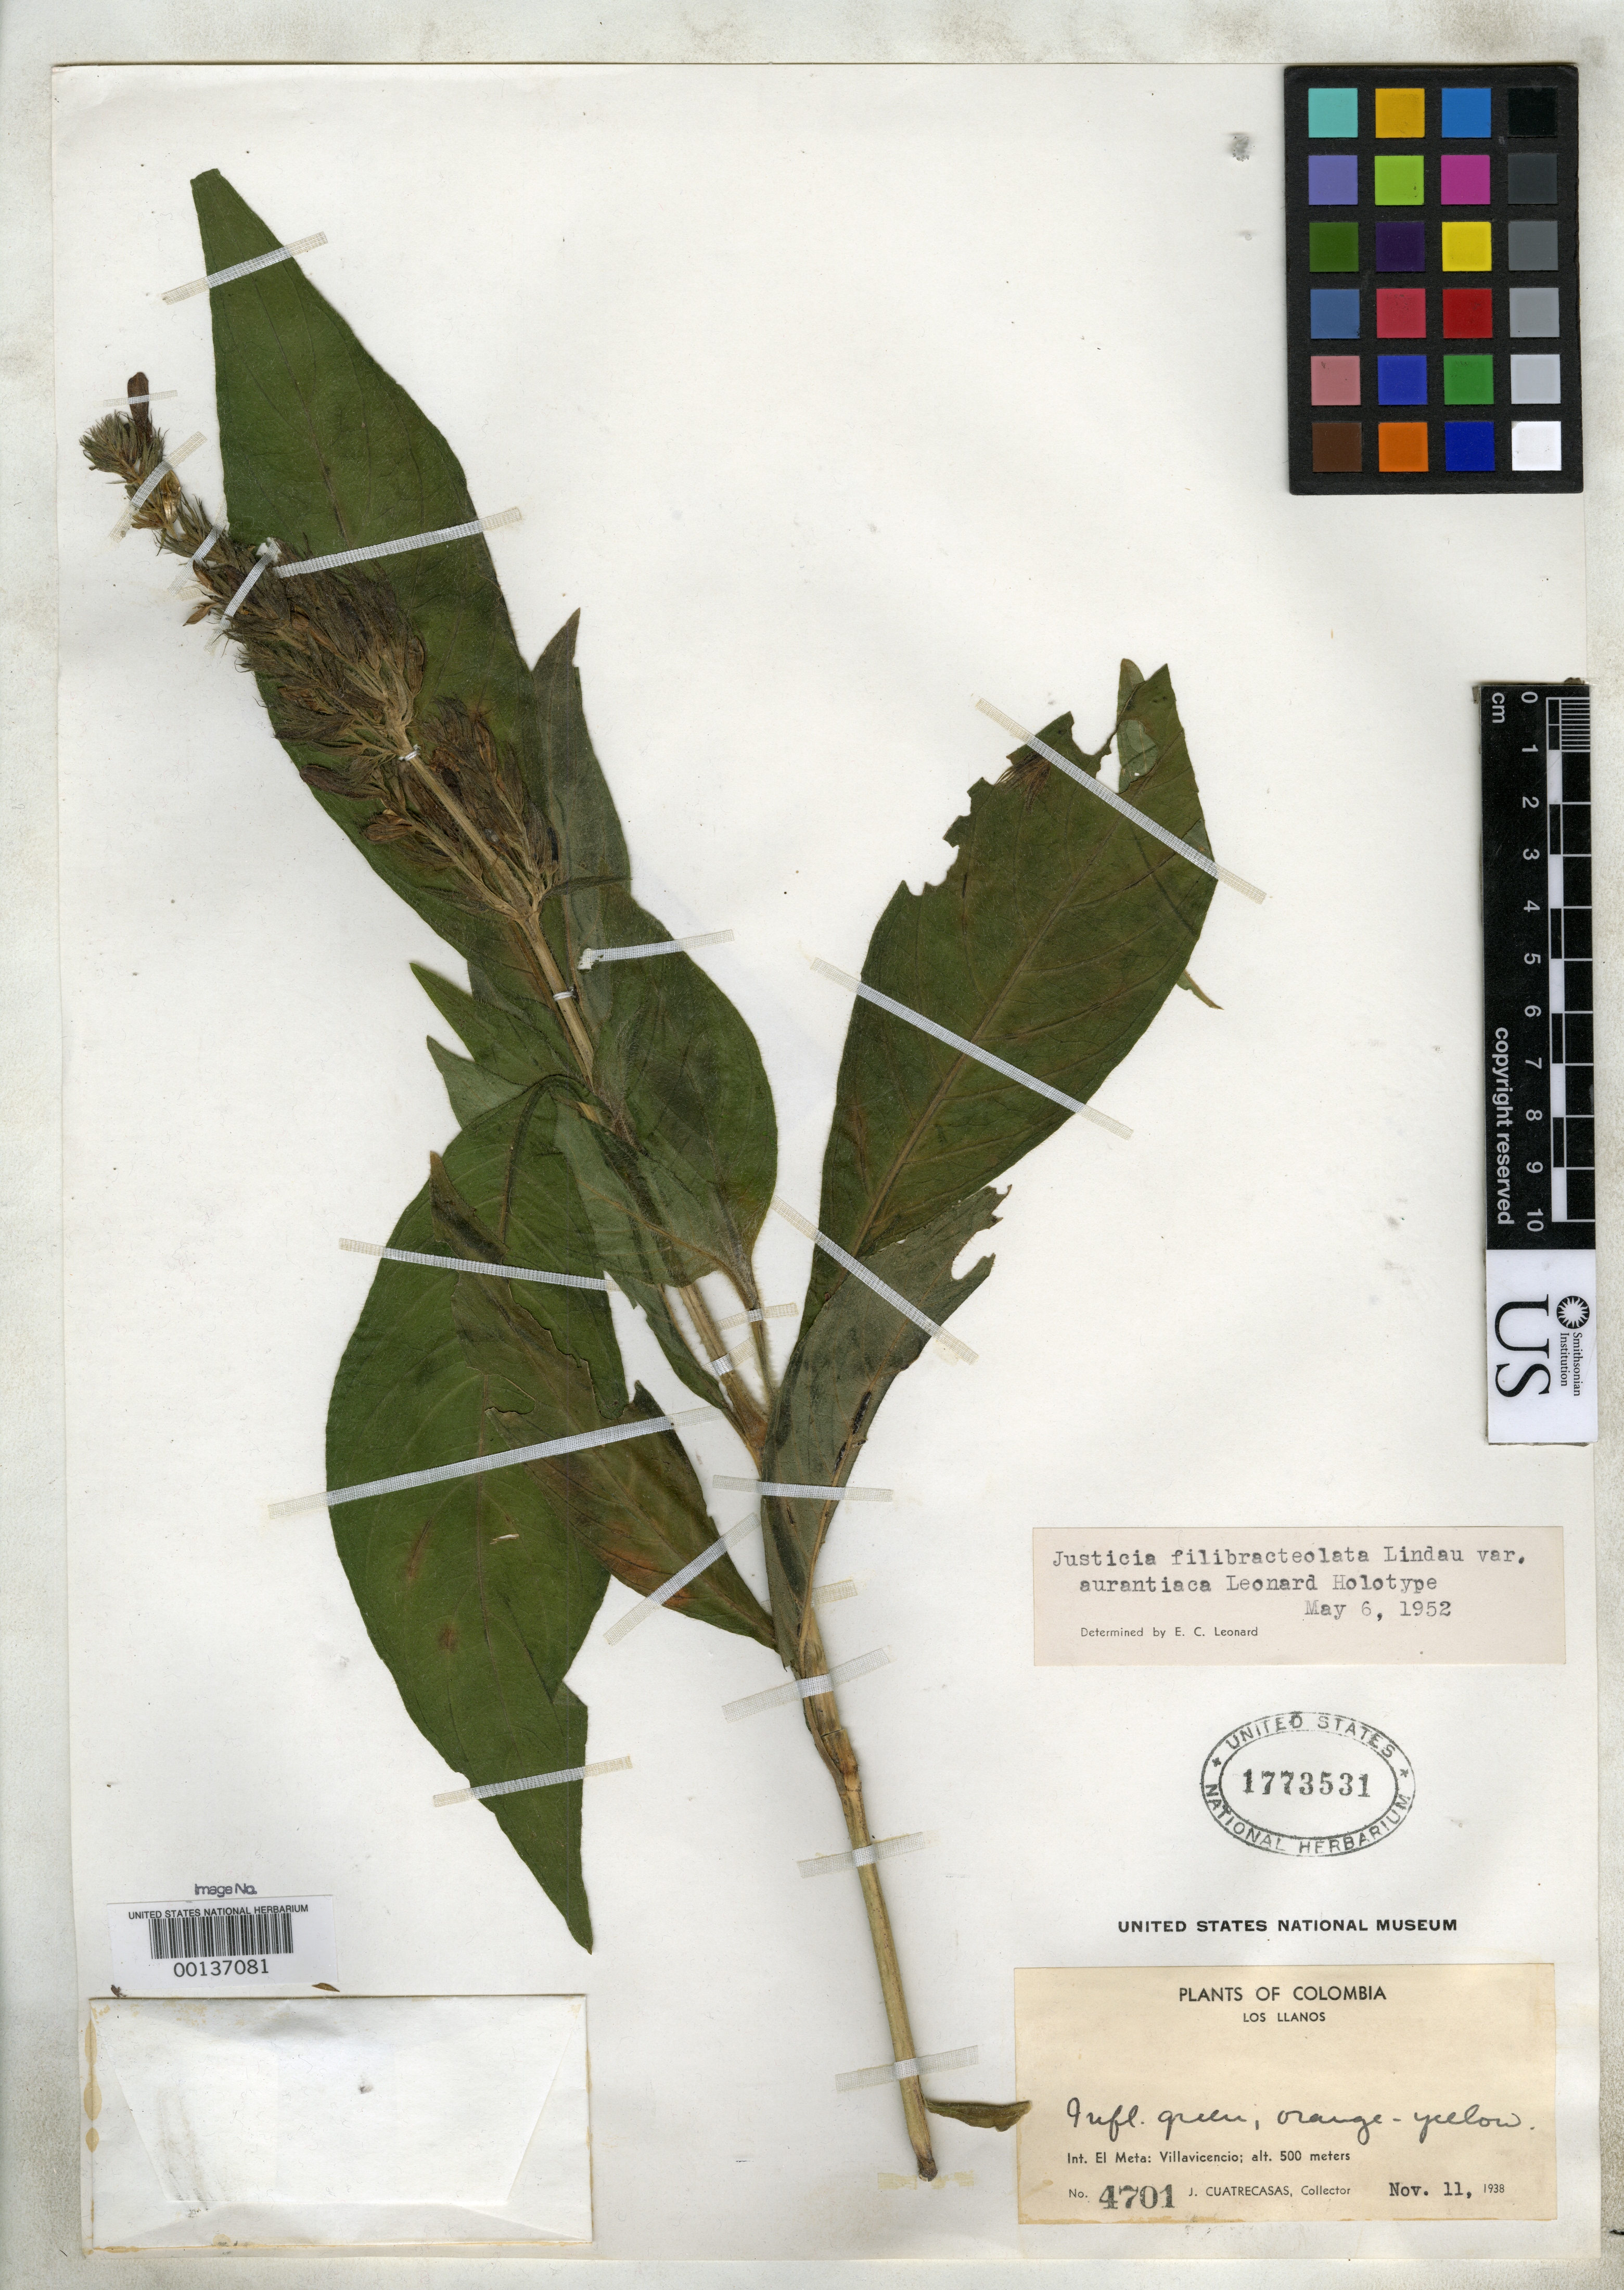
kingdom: Plantae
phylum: Tracheophyta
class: Magnoliopsida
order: Lamiales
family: Acanthaceae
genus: Justicia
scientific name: Justicia filibracteolata var. aurantiaca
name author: Leonard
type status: Holotype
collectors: J. Cuatrecasas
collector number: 4701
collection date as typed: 11 Nov 1938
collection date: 1938-11-11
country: Colombia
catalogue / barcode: US 1773531